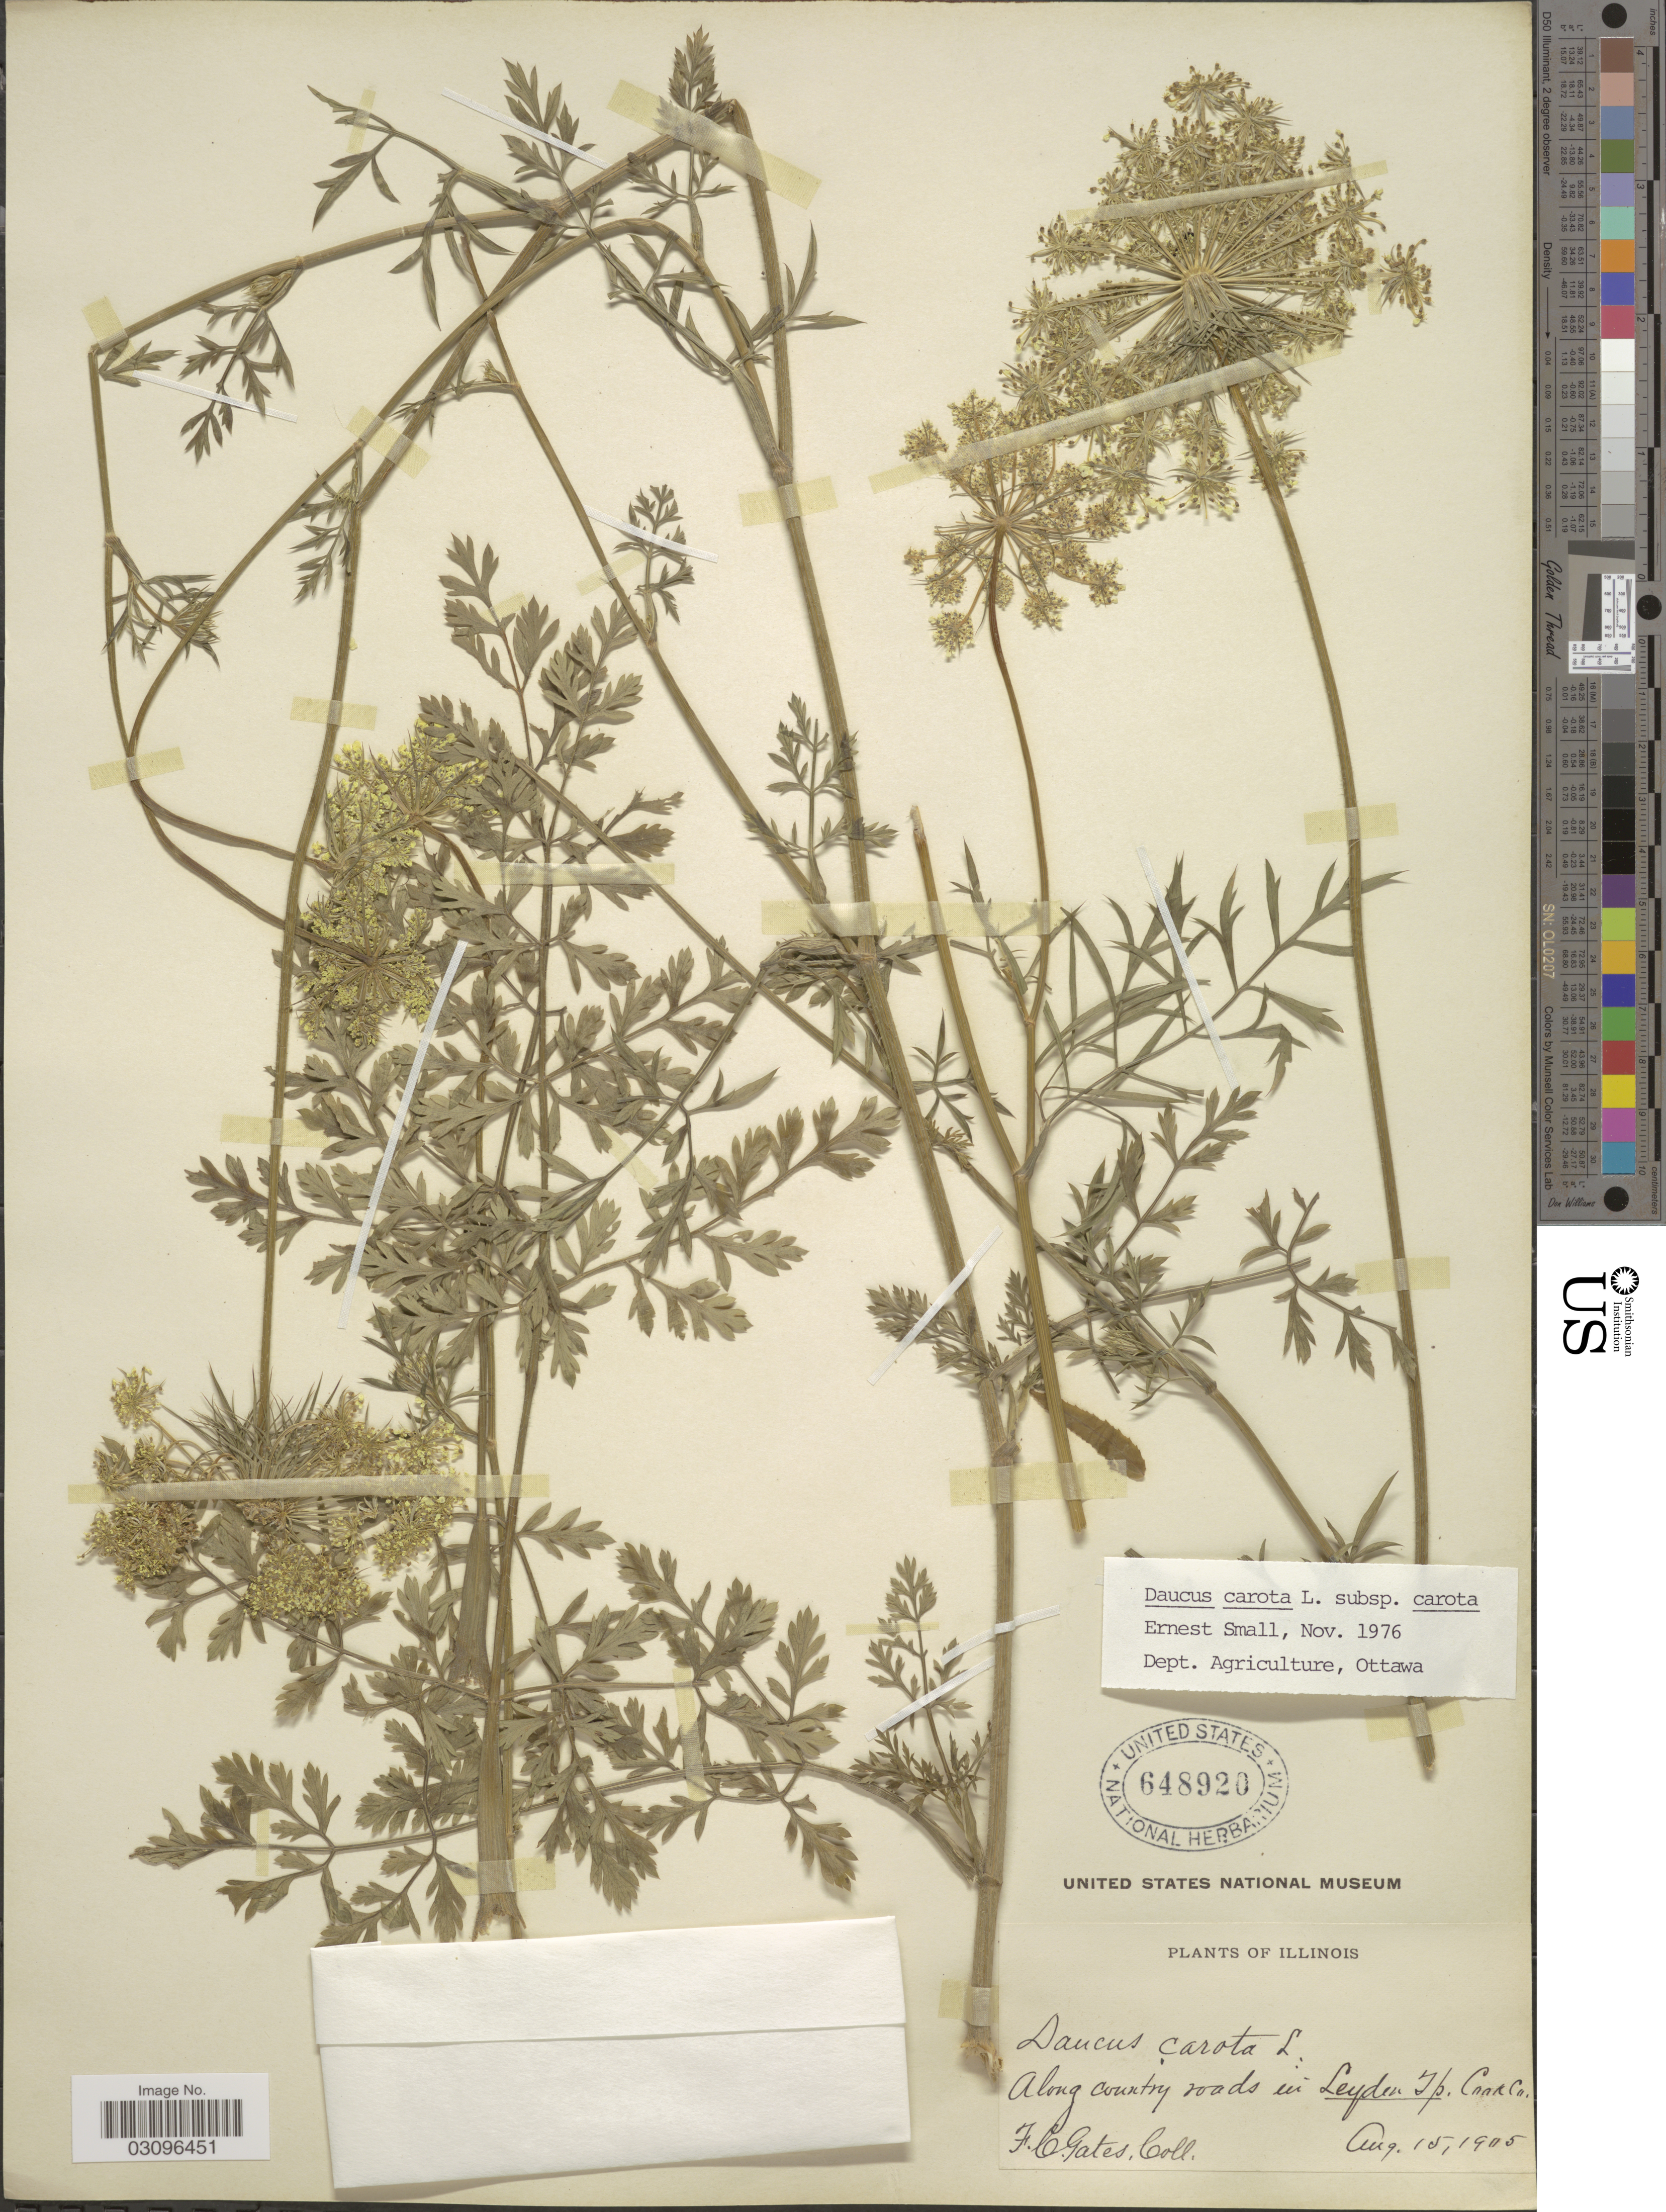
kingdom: Plantae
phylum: Tracheophyta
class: Magnoliopsida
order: Apiales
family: Apiaceae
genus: Daucus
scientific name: Daucus carota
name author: L.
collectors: F. C. Gates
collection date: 1905-08-15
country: United States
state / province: Illinois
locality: Along country roads in Leyden Tp. Cook Co.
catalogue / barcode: US 648920